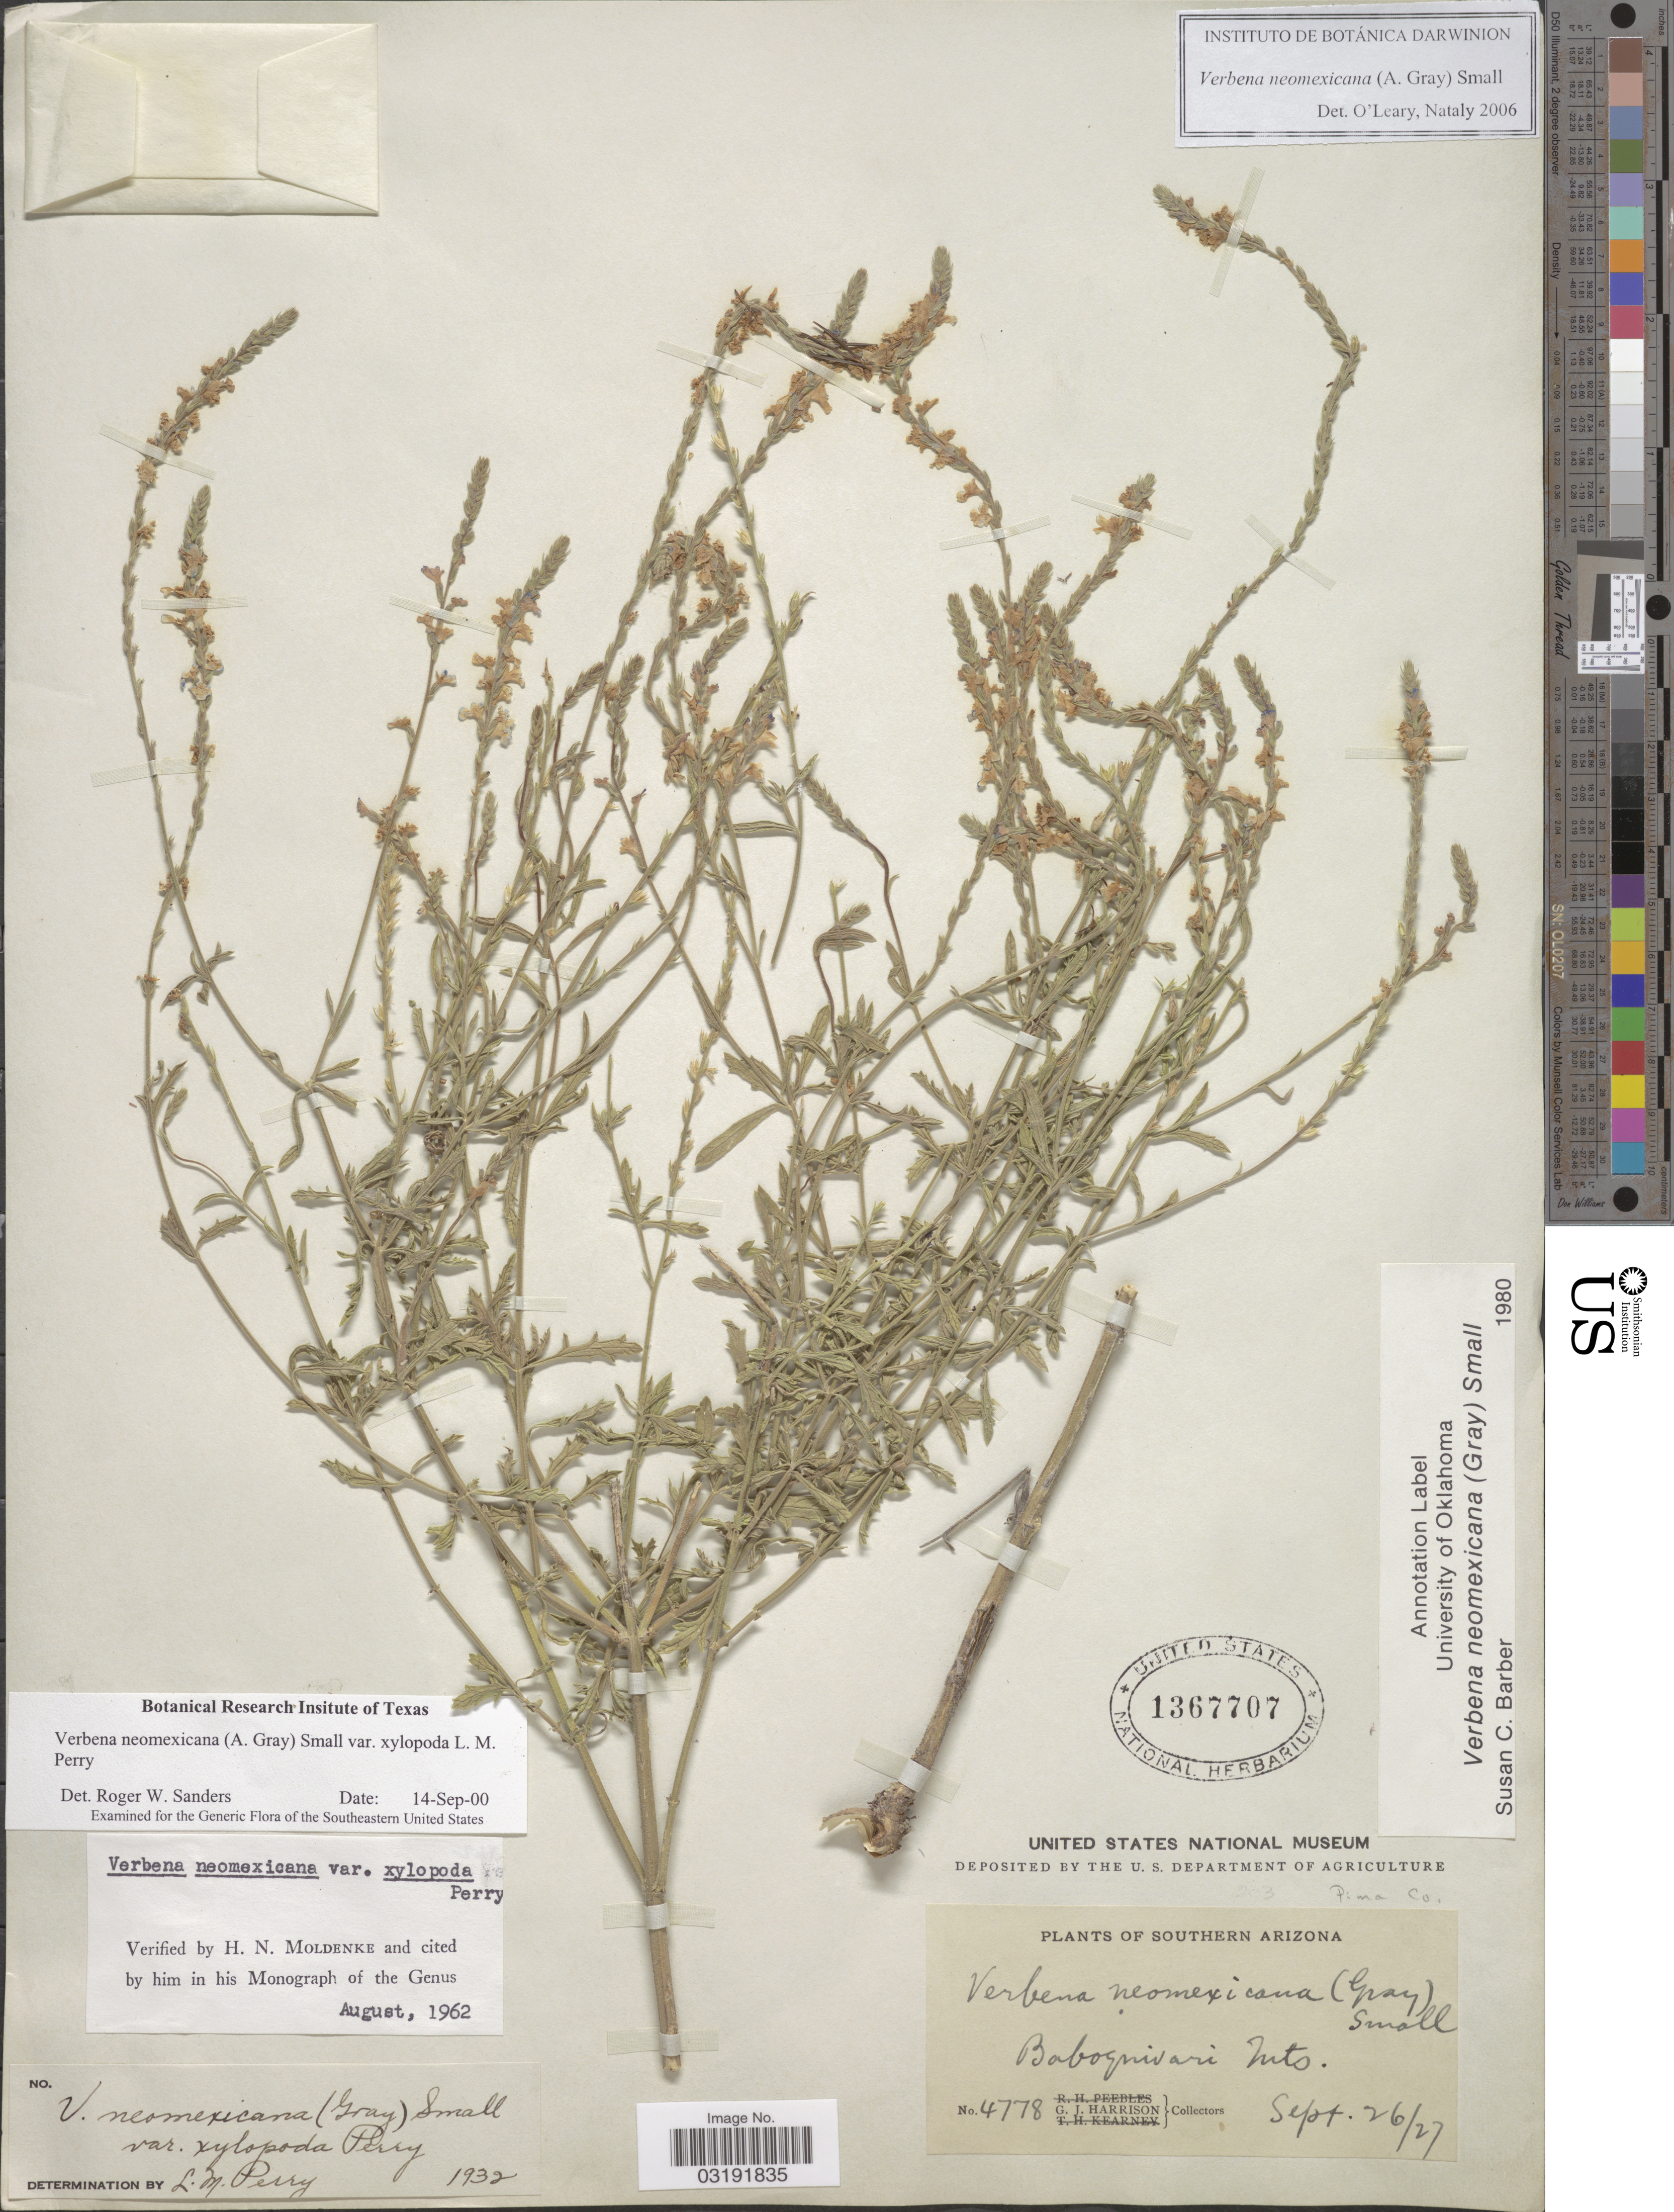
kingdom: Plantae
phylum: Tracheophyta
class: Magnoliopsida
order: Lamiales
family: Verbenaceae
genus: Verbena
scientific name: Verbena neomexicana var. hirtella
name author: L.M. Perry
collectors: G. J. Harrison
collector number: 4778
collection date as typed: Transcribed d/m/y: 26/9/27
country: United States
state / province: Arizona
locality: Southern Arizona. Pima Co. Baboquivari Mts.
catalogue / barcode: US 1367707